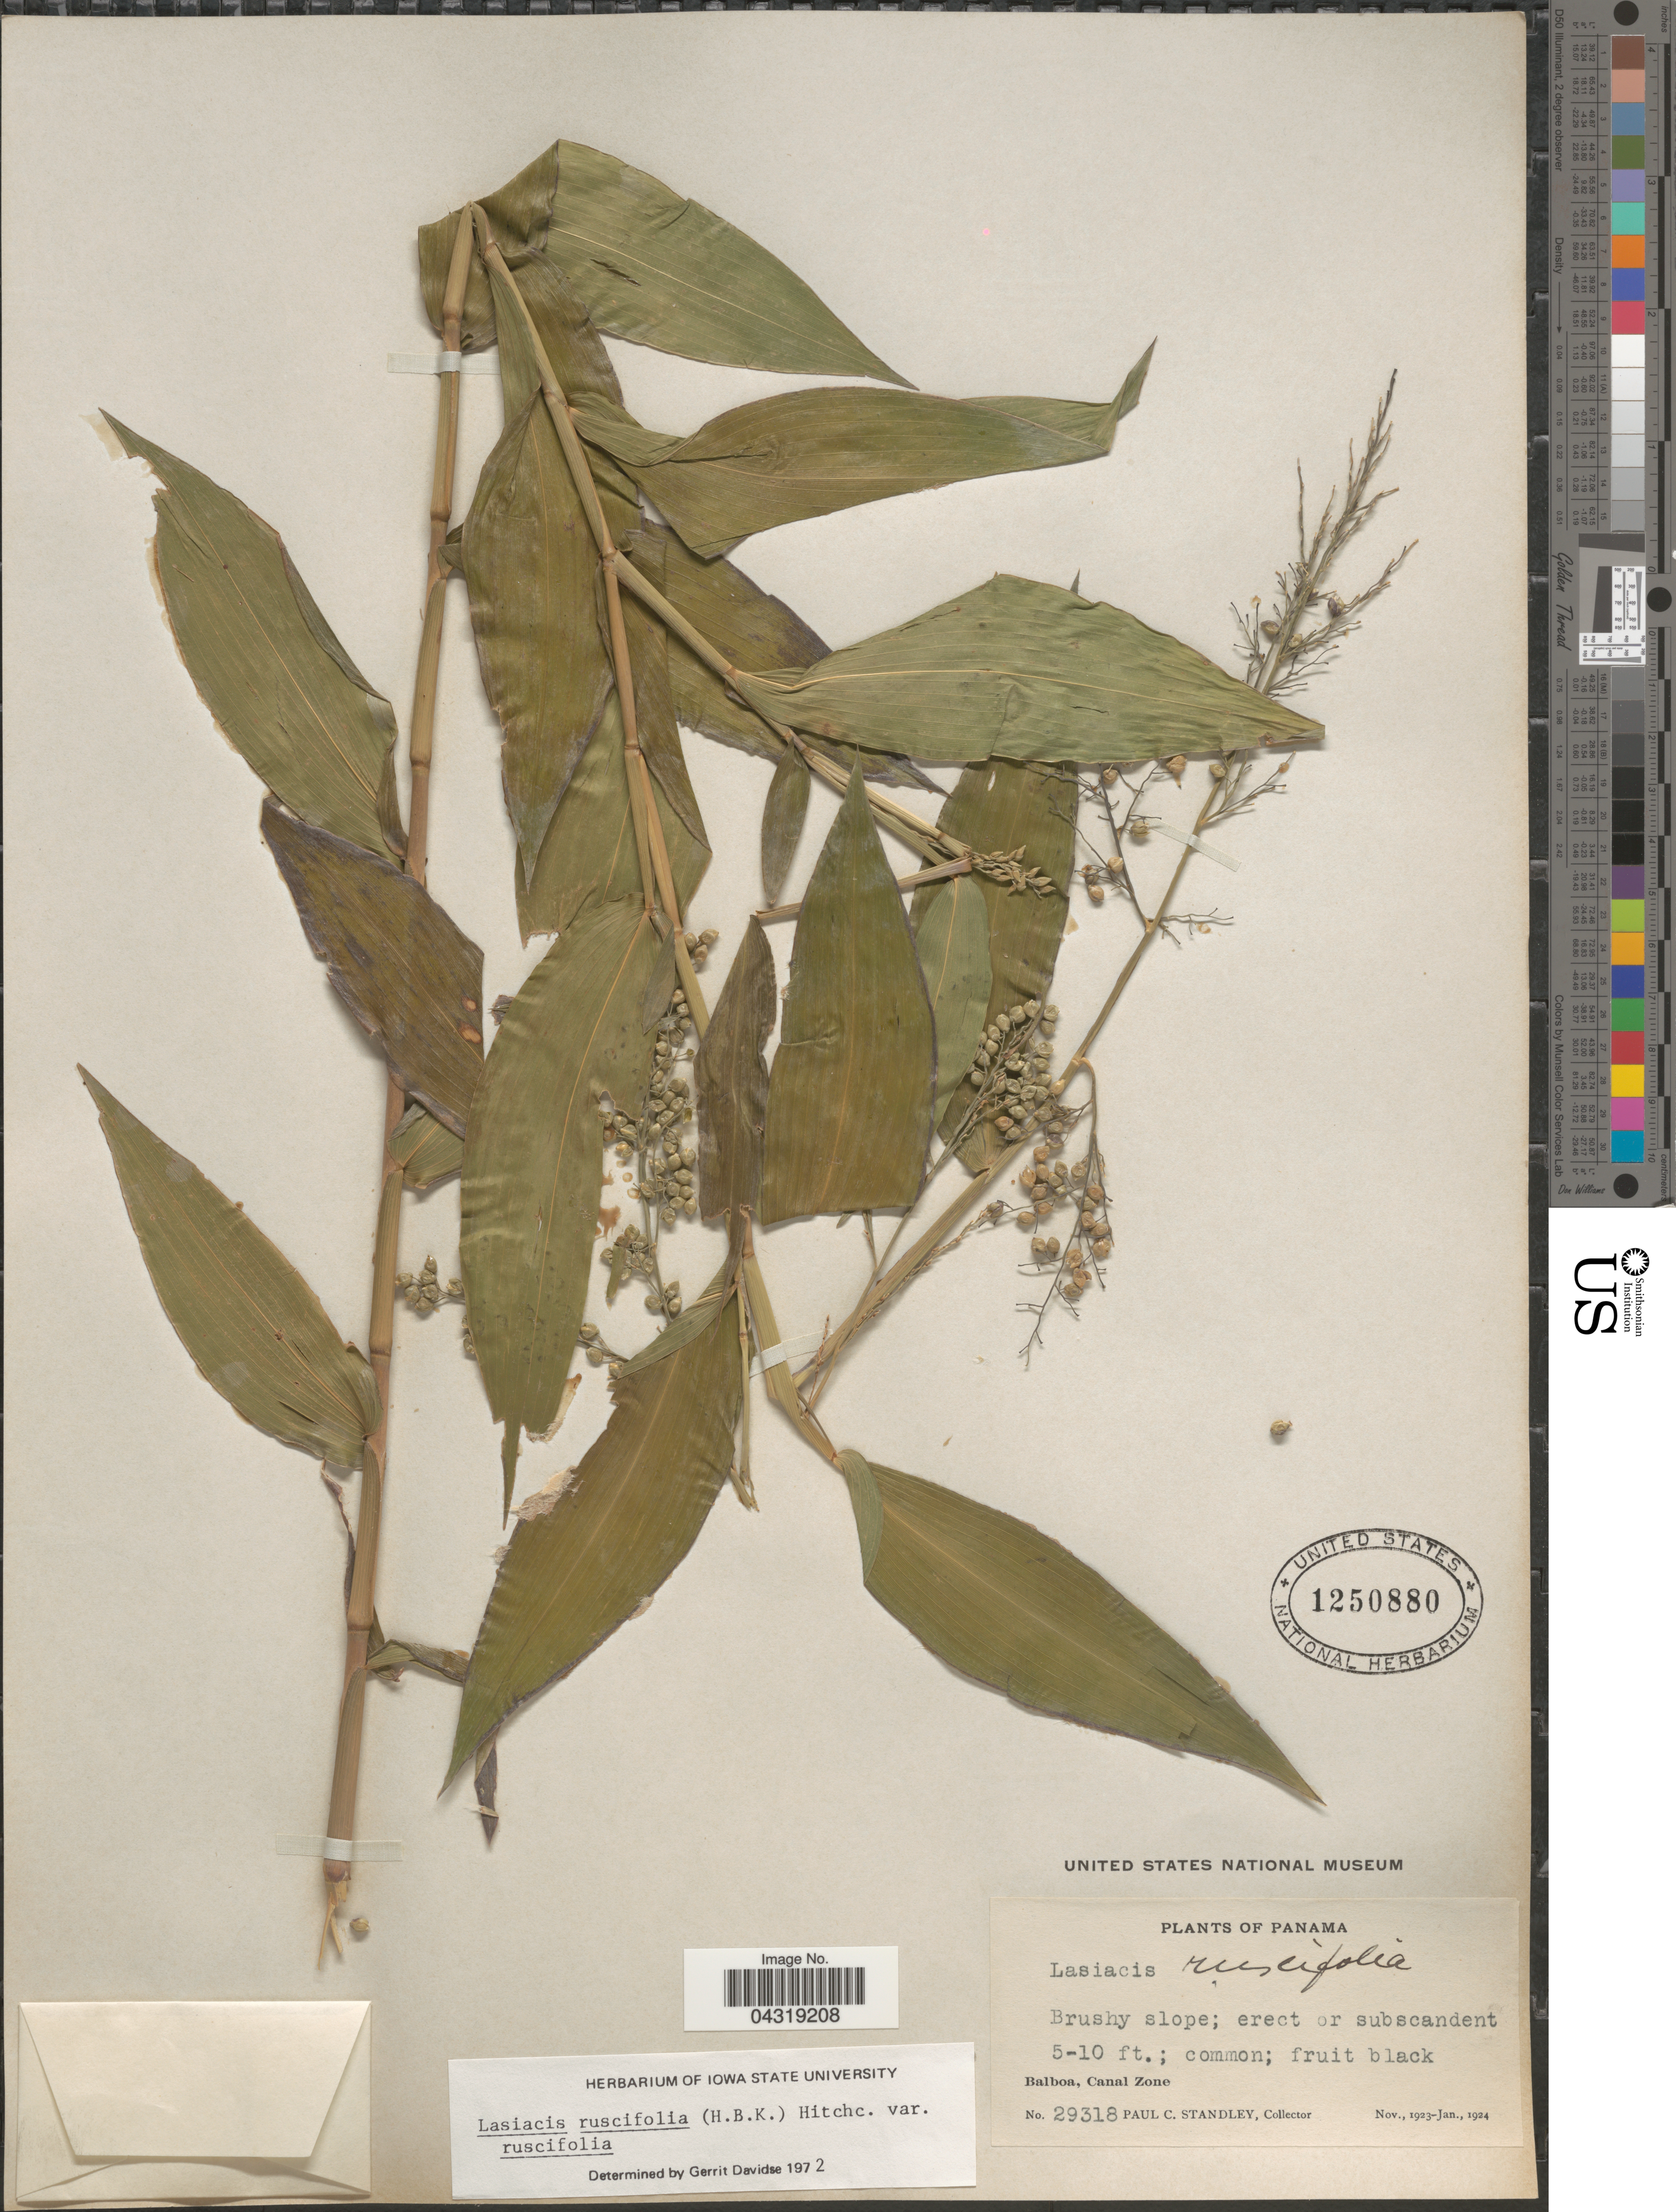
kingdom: Plantae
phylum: Tracheophyta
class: Liliopsida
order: Poales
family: Poaceae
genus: Lasiacis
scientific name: Lasiacis ruscifolia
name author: (Kunth) Hitchc.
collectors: P. C. Standley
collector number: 29318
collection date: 1923-11/1924-01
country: Panama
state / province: Colón / Panamá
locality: Balboa, Canal Zone.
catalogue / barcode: US 1250880